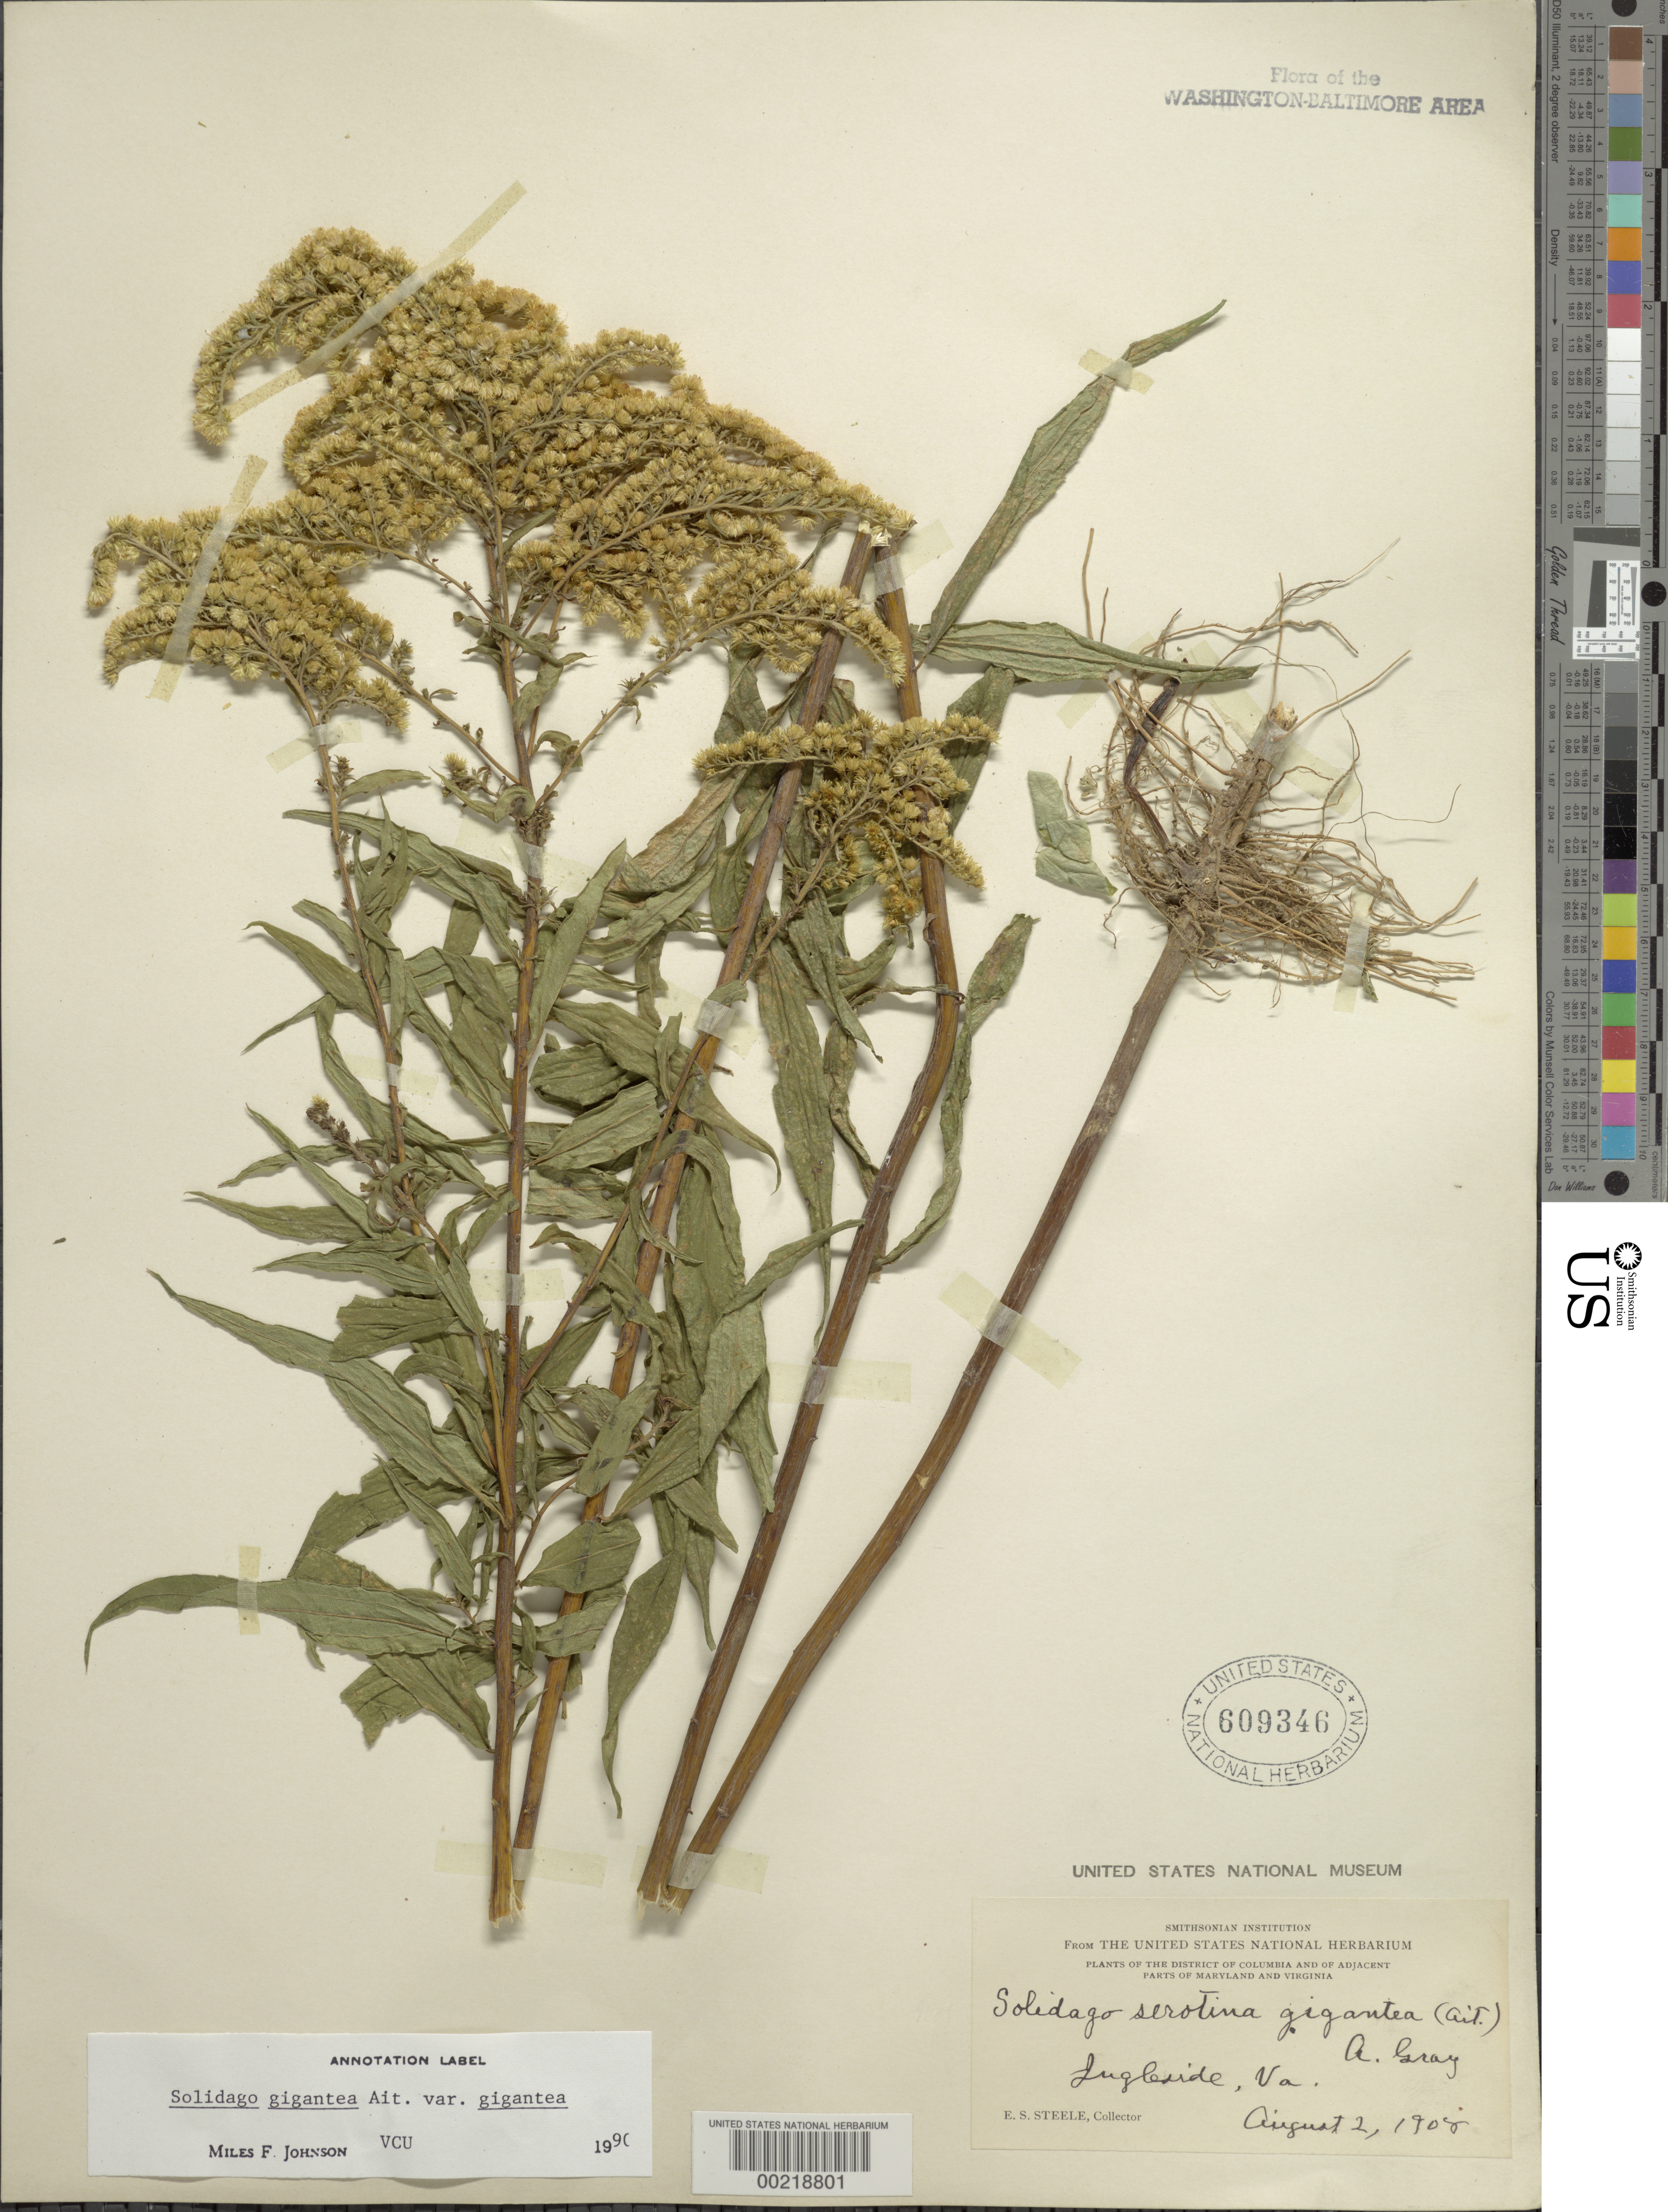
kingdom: Plantae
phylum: Tracheophyta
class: Magnoliopsida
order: Asterales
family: Asteraceae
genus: Solidago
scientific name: Solidago gigantea var. gigantea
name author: Aiton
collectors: E. Steele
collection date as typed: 02 Aug 1908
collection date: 1908-08-02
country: United States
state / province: Virginia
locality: Ingleside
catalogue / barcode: US 609346